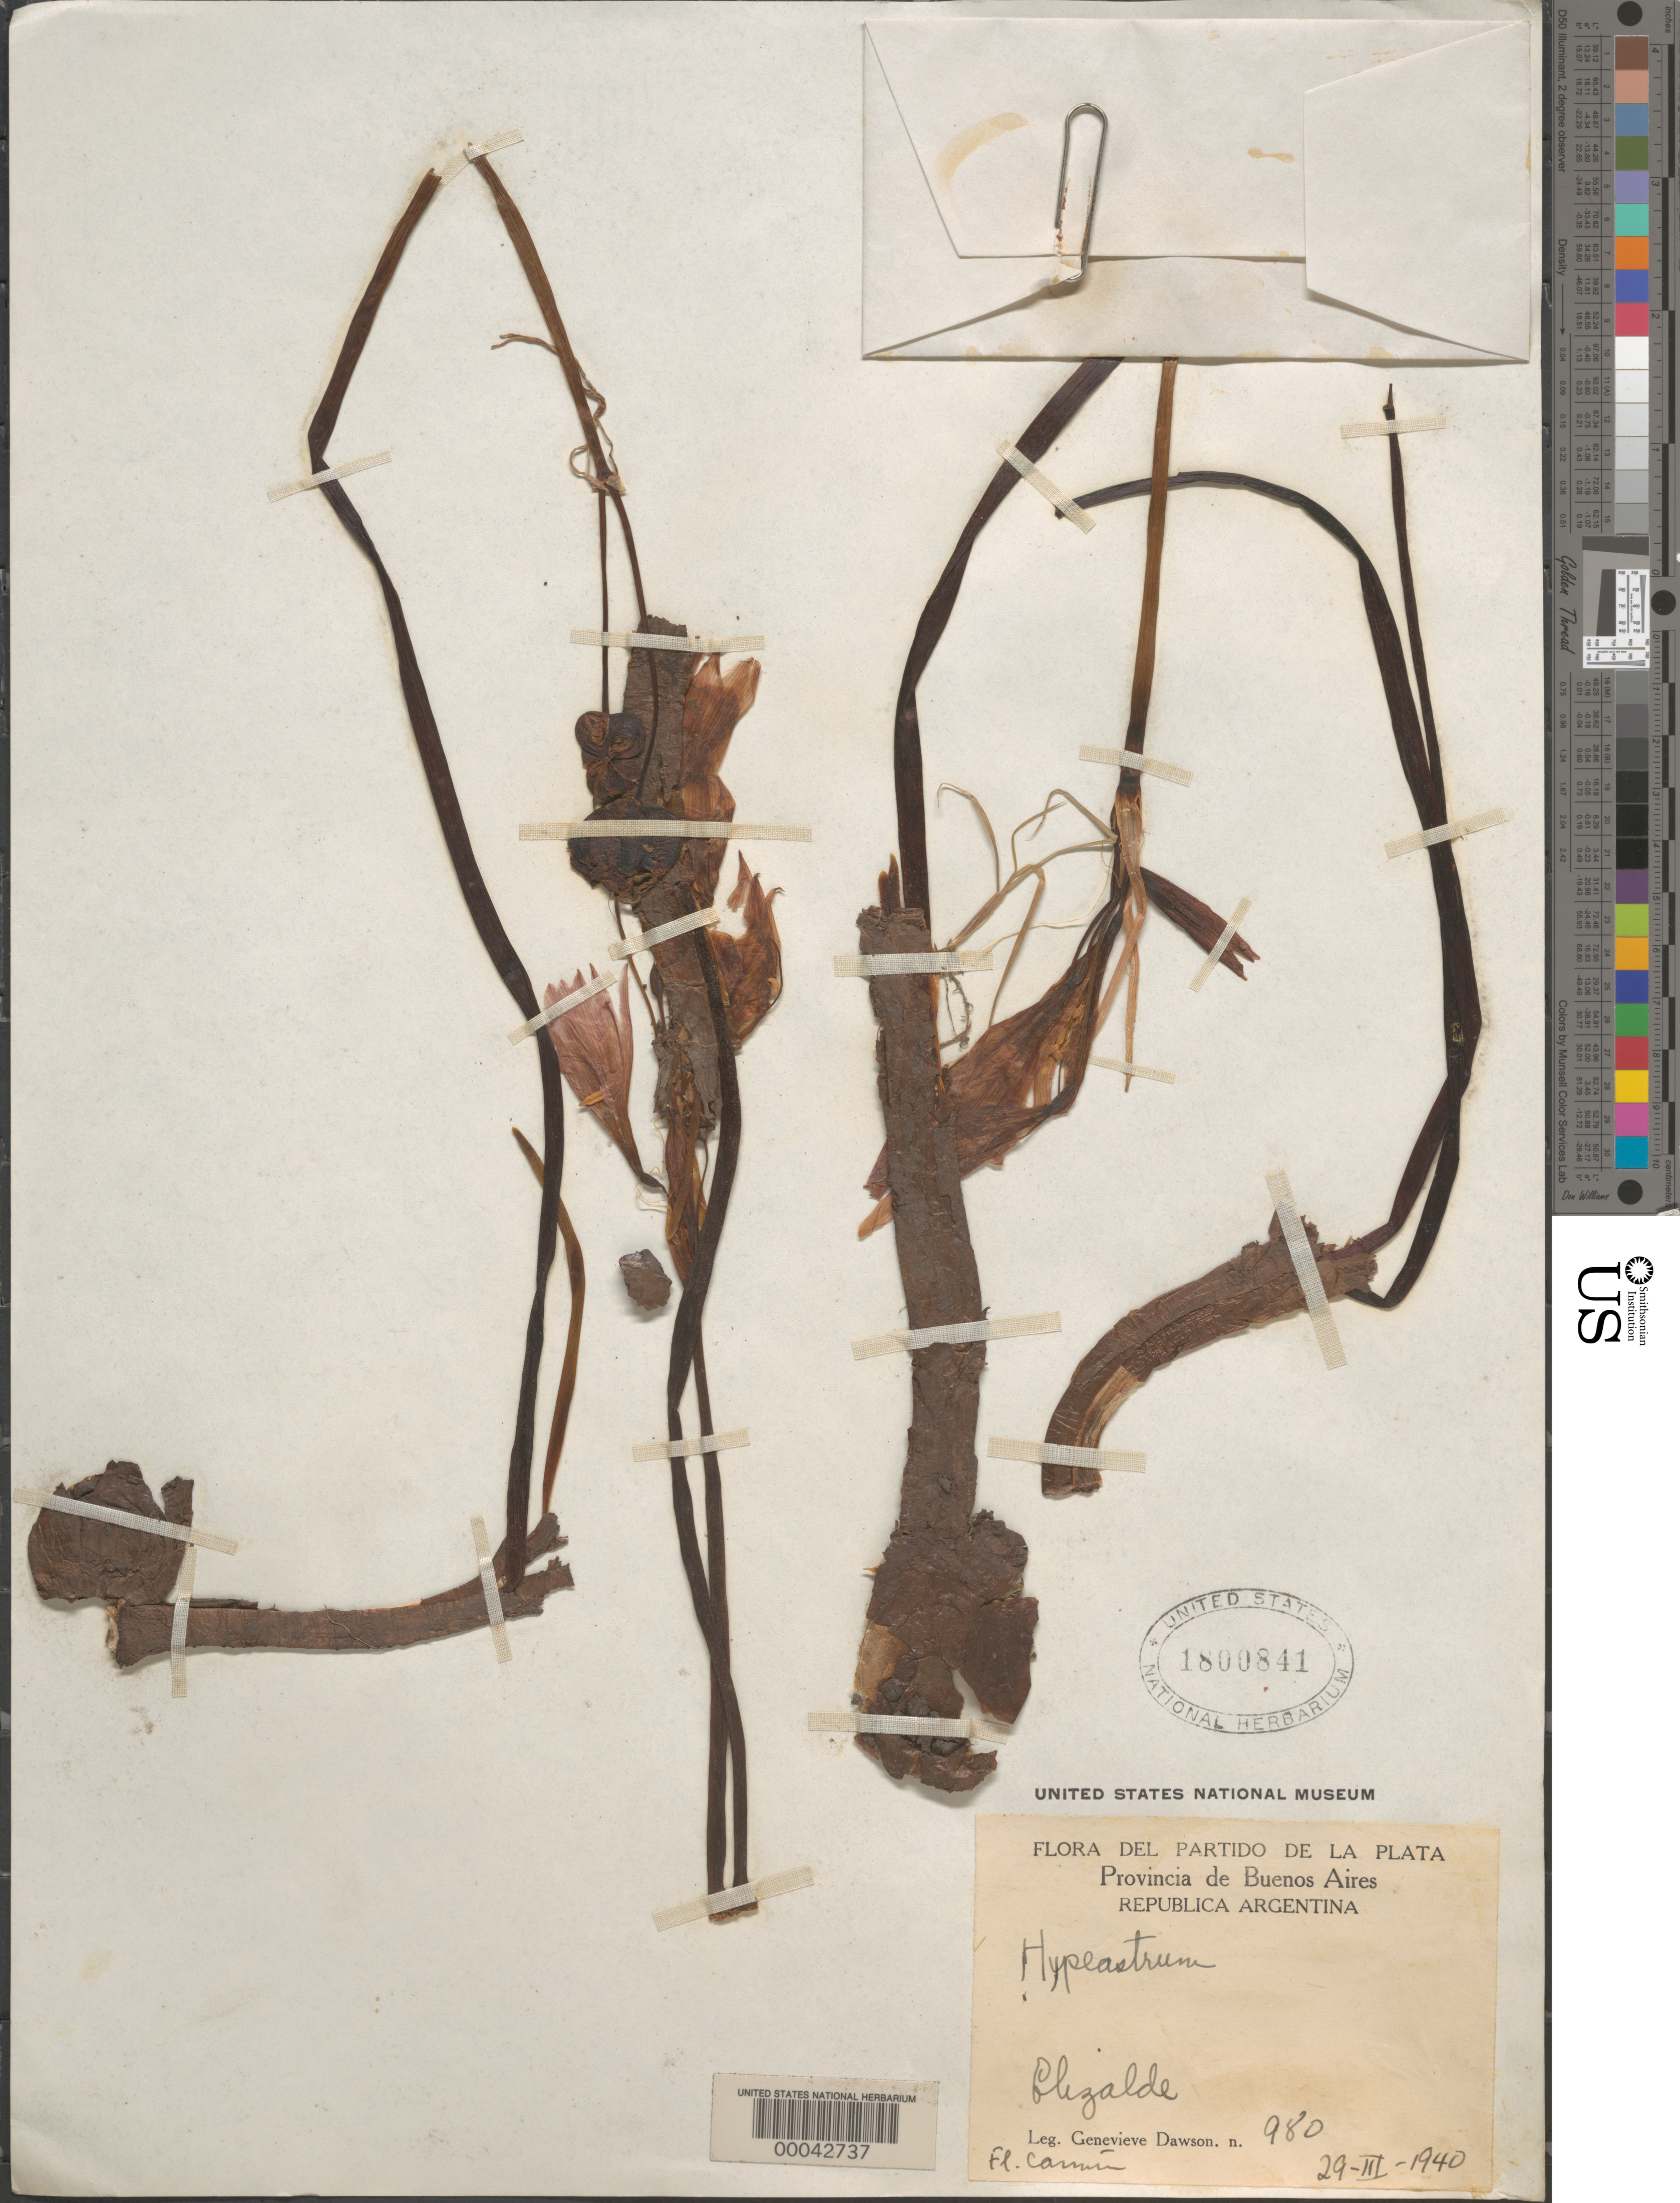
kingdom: Plantae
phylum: Tracheophyta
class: Liliopsida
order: Asparagales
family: Amaryllidaceae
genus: Hippeastrum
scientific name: Hippeastrum sp.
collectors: G. Dawson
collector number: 980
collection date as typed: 29 Mar 1940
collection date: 1940-03-29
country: Argentina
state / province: Buenos Aires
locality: Partido de la Plata; Glizalde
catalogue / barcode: US 1800841